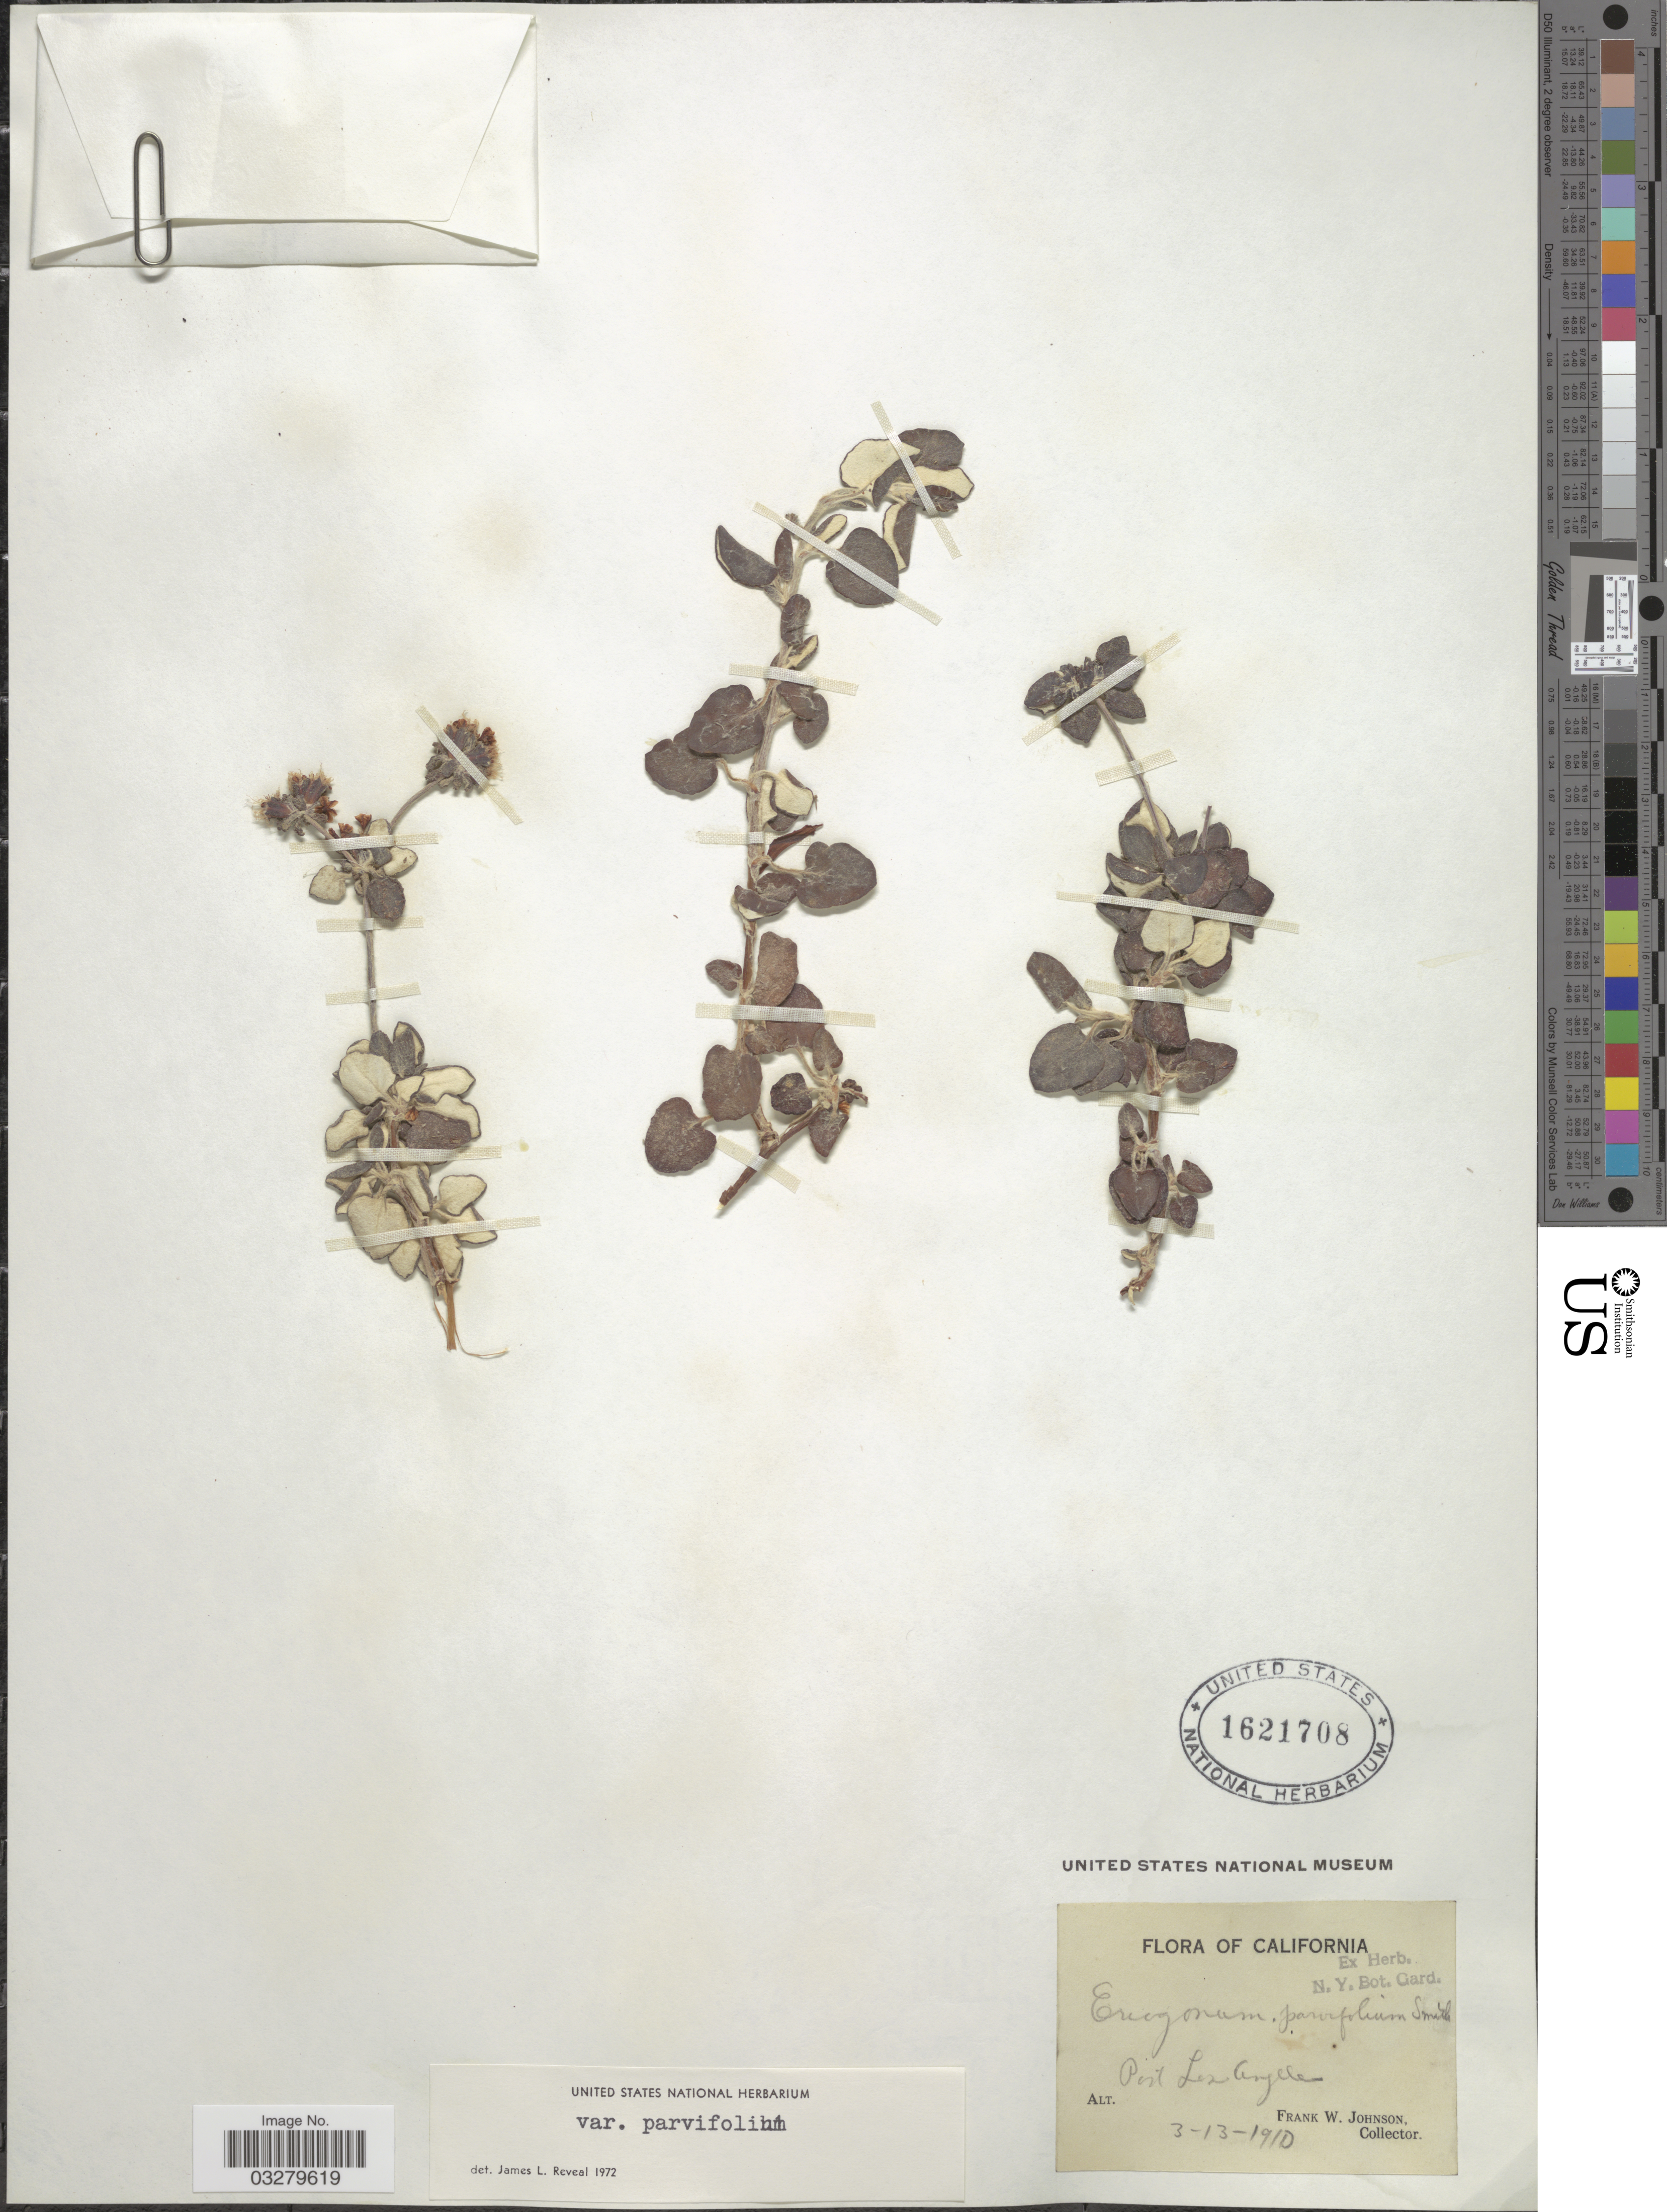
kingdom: Plantae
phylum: Tracheophyta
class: Magnoliopsida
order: Caryophyllales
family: Polygonaceae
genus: Eriogonum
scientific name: Eriogonum parviflorum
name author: Nutt.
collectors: F. W. Johnson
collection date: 1910-03-13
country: United States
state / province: California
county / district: Los Angeles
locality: Port Los Angeles.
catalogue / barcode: US 1621708